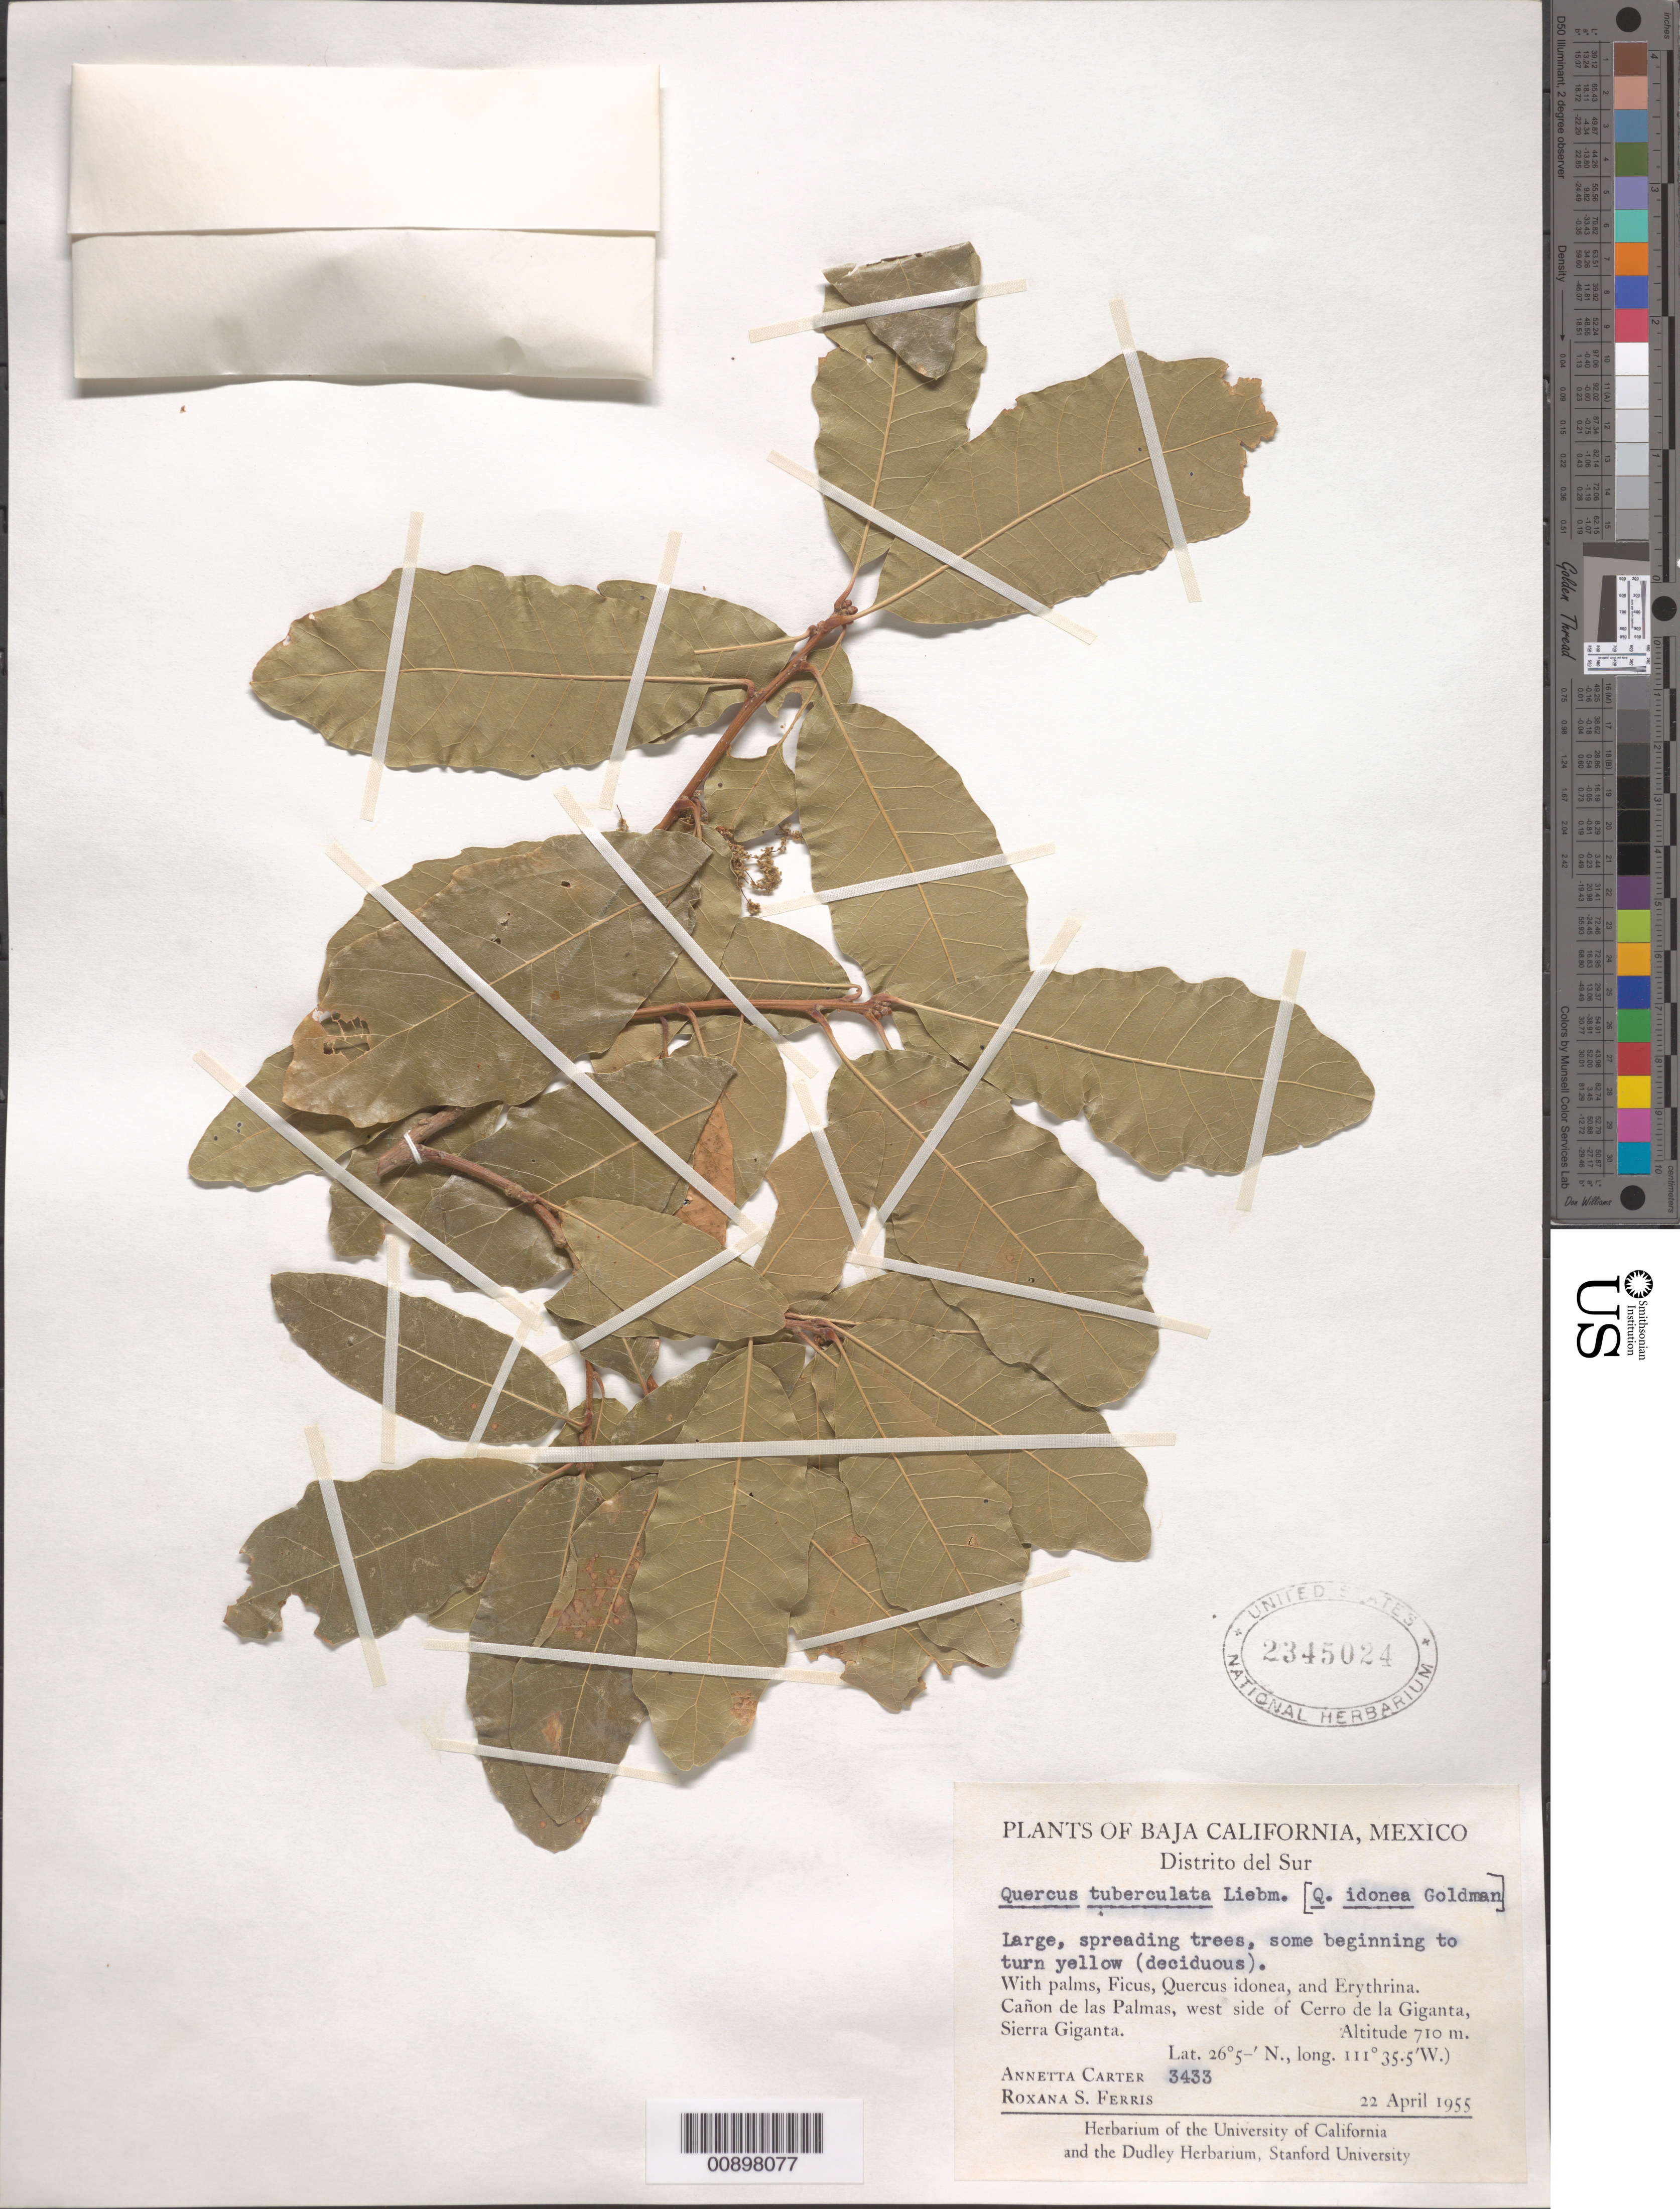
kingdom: Plantae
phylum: Tracheophyta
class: Magnoliopsida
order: Fagales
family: Fagaceae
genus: Quercus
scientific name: Quercus tuberculata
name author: Liebm.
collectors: A. Carter & R. S. Ferris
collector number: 3433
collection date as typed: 22 Apr 1955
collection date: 1955-04-22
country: Mexico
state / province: Baja California Sur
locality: Cañon de las Palmas, west side of Cerro de la Giganta, Sierra Giganta. Baja California. Distrito Sur.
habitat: With palms, Ficus, Quercus idonea, and Erythrina.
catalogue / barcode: US 2345024